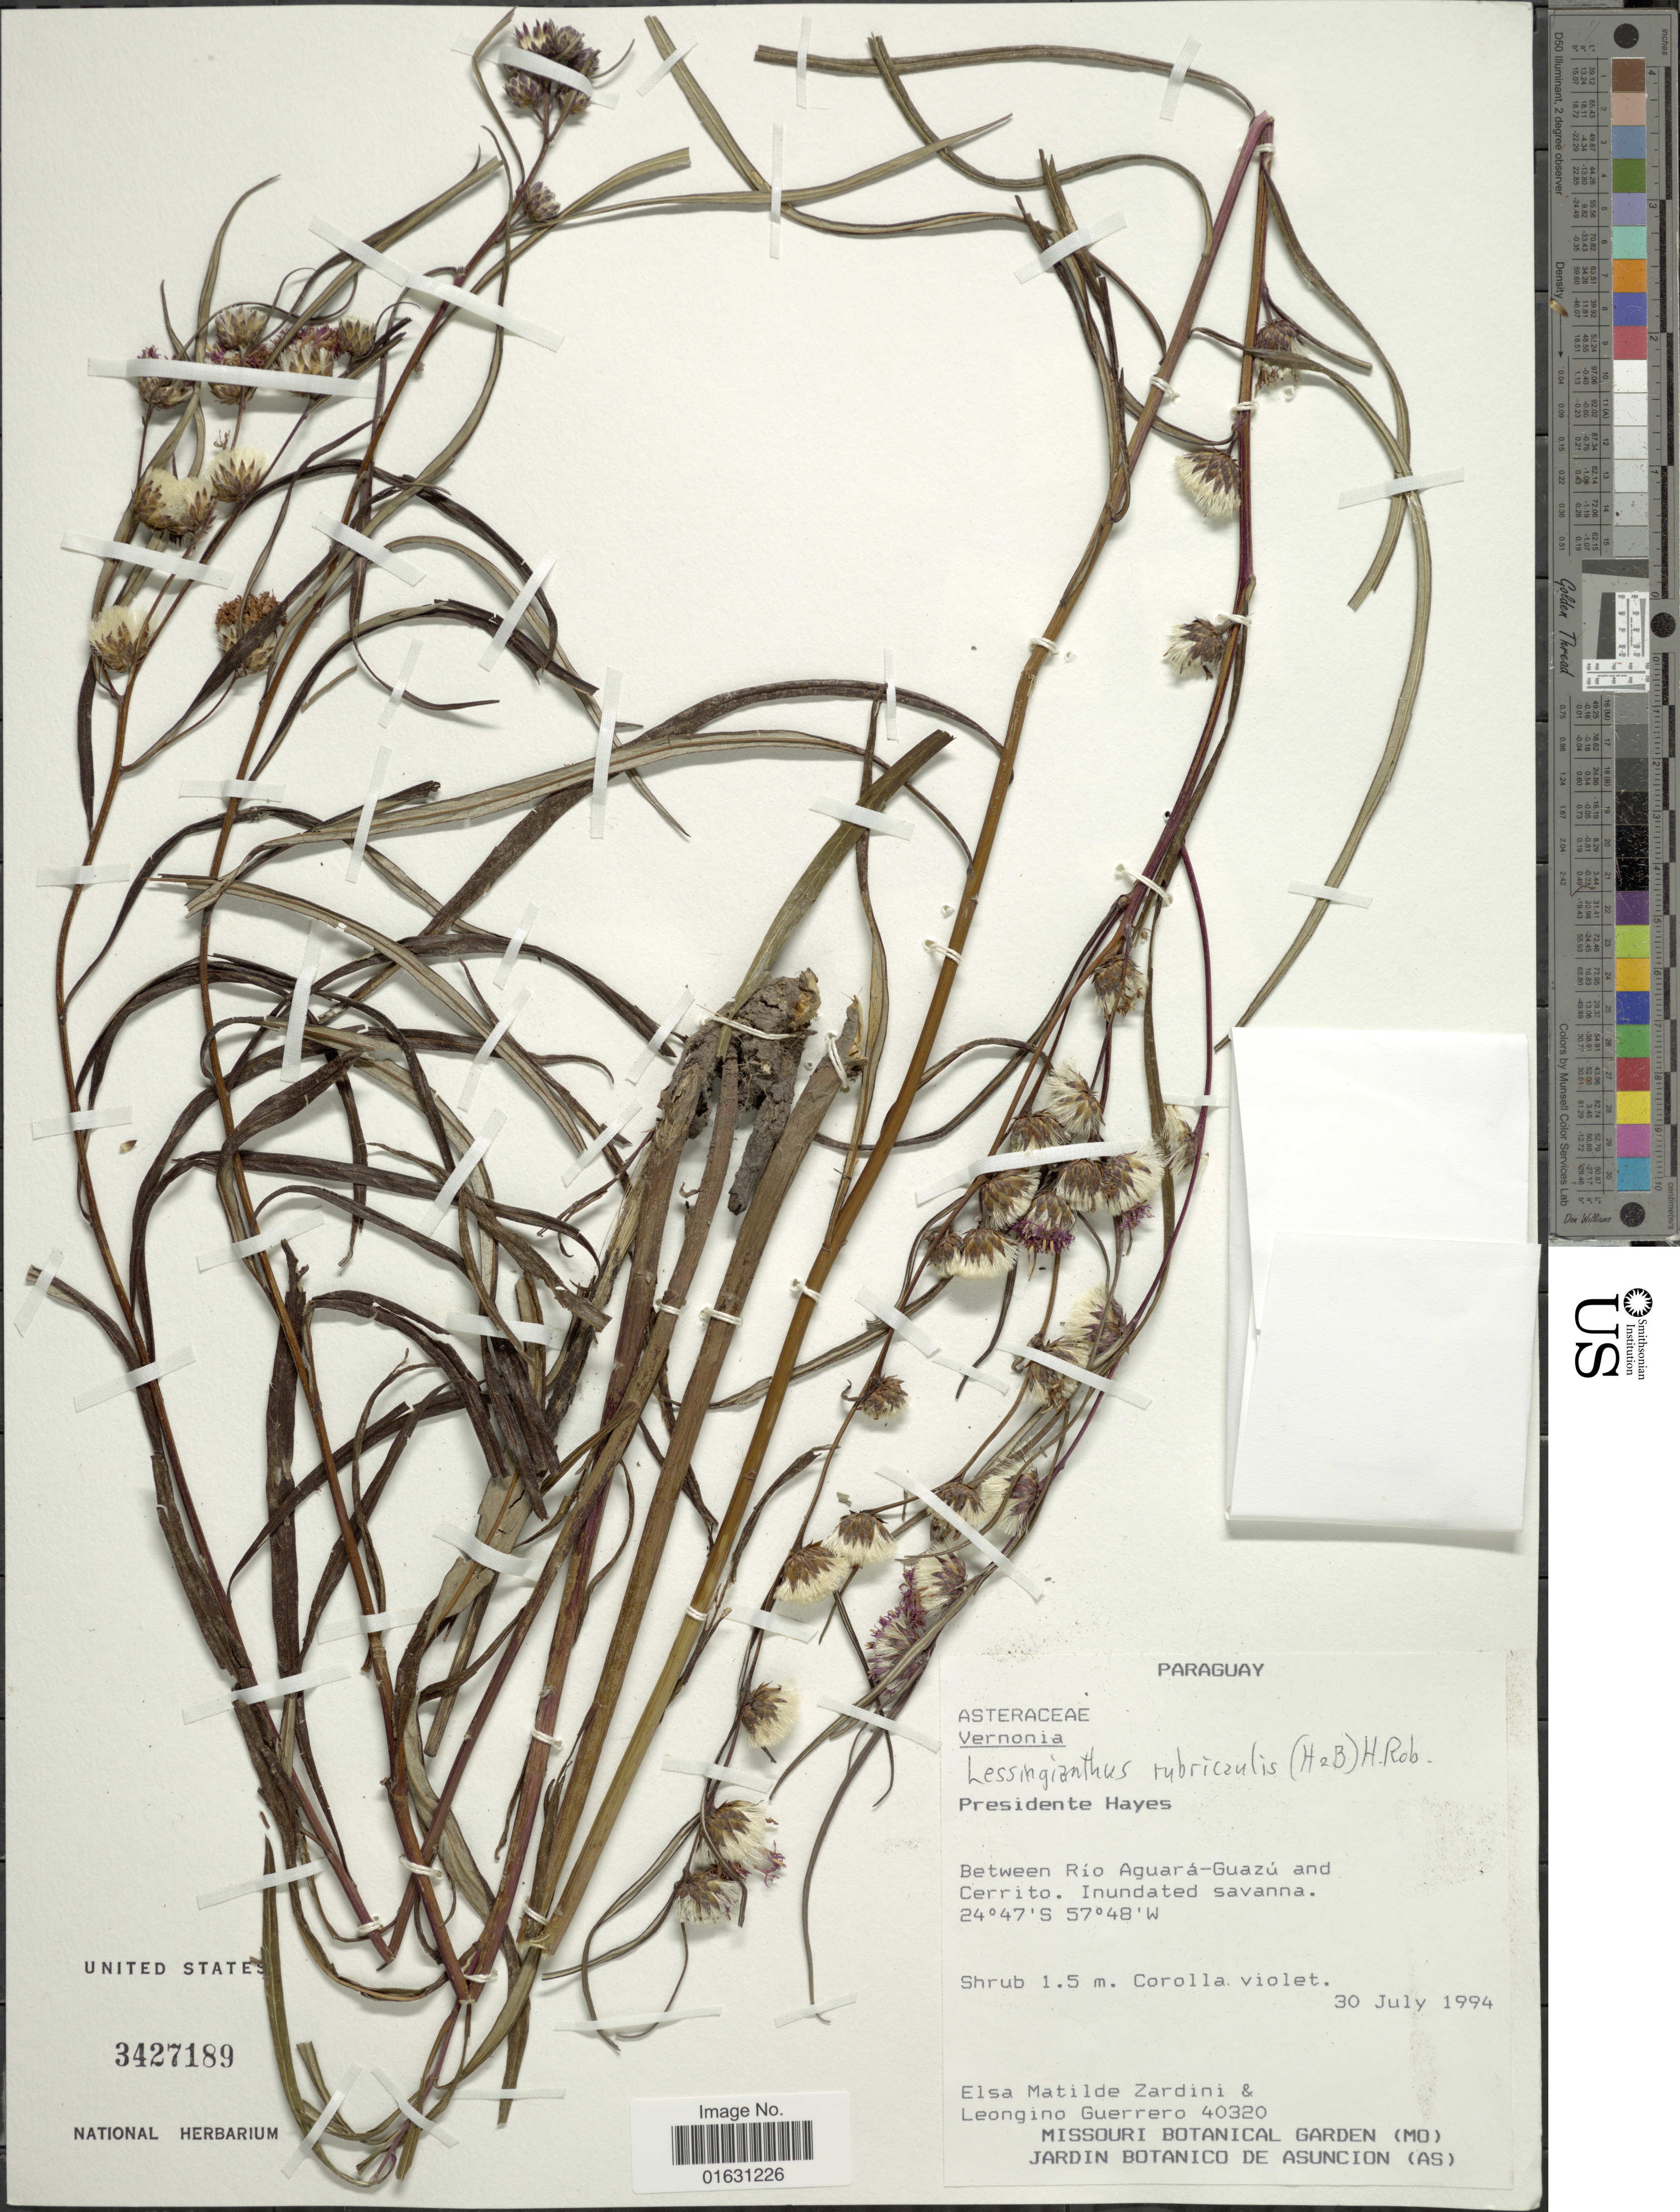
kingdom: Plantae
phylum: Tracheophyta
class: Magnoliopsida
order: Asterales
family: Asteraceae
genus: Lessingianthus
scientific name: Lessingianthus rubricaulis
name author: (Humb. & Bonpl.) H. Rob.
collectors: E. M. Zardini & L. Guerrero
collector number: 40320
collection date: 1994-07-30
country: Paraguay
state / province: Presidente Hayes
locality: Presidente Hayes, between Rio Aguara-Guazu and Cerrito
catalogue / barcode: US 3427189